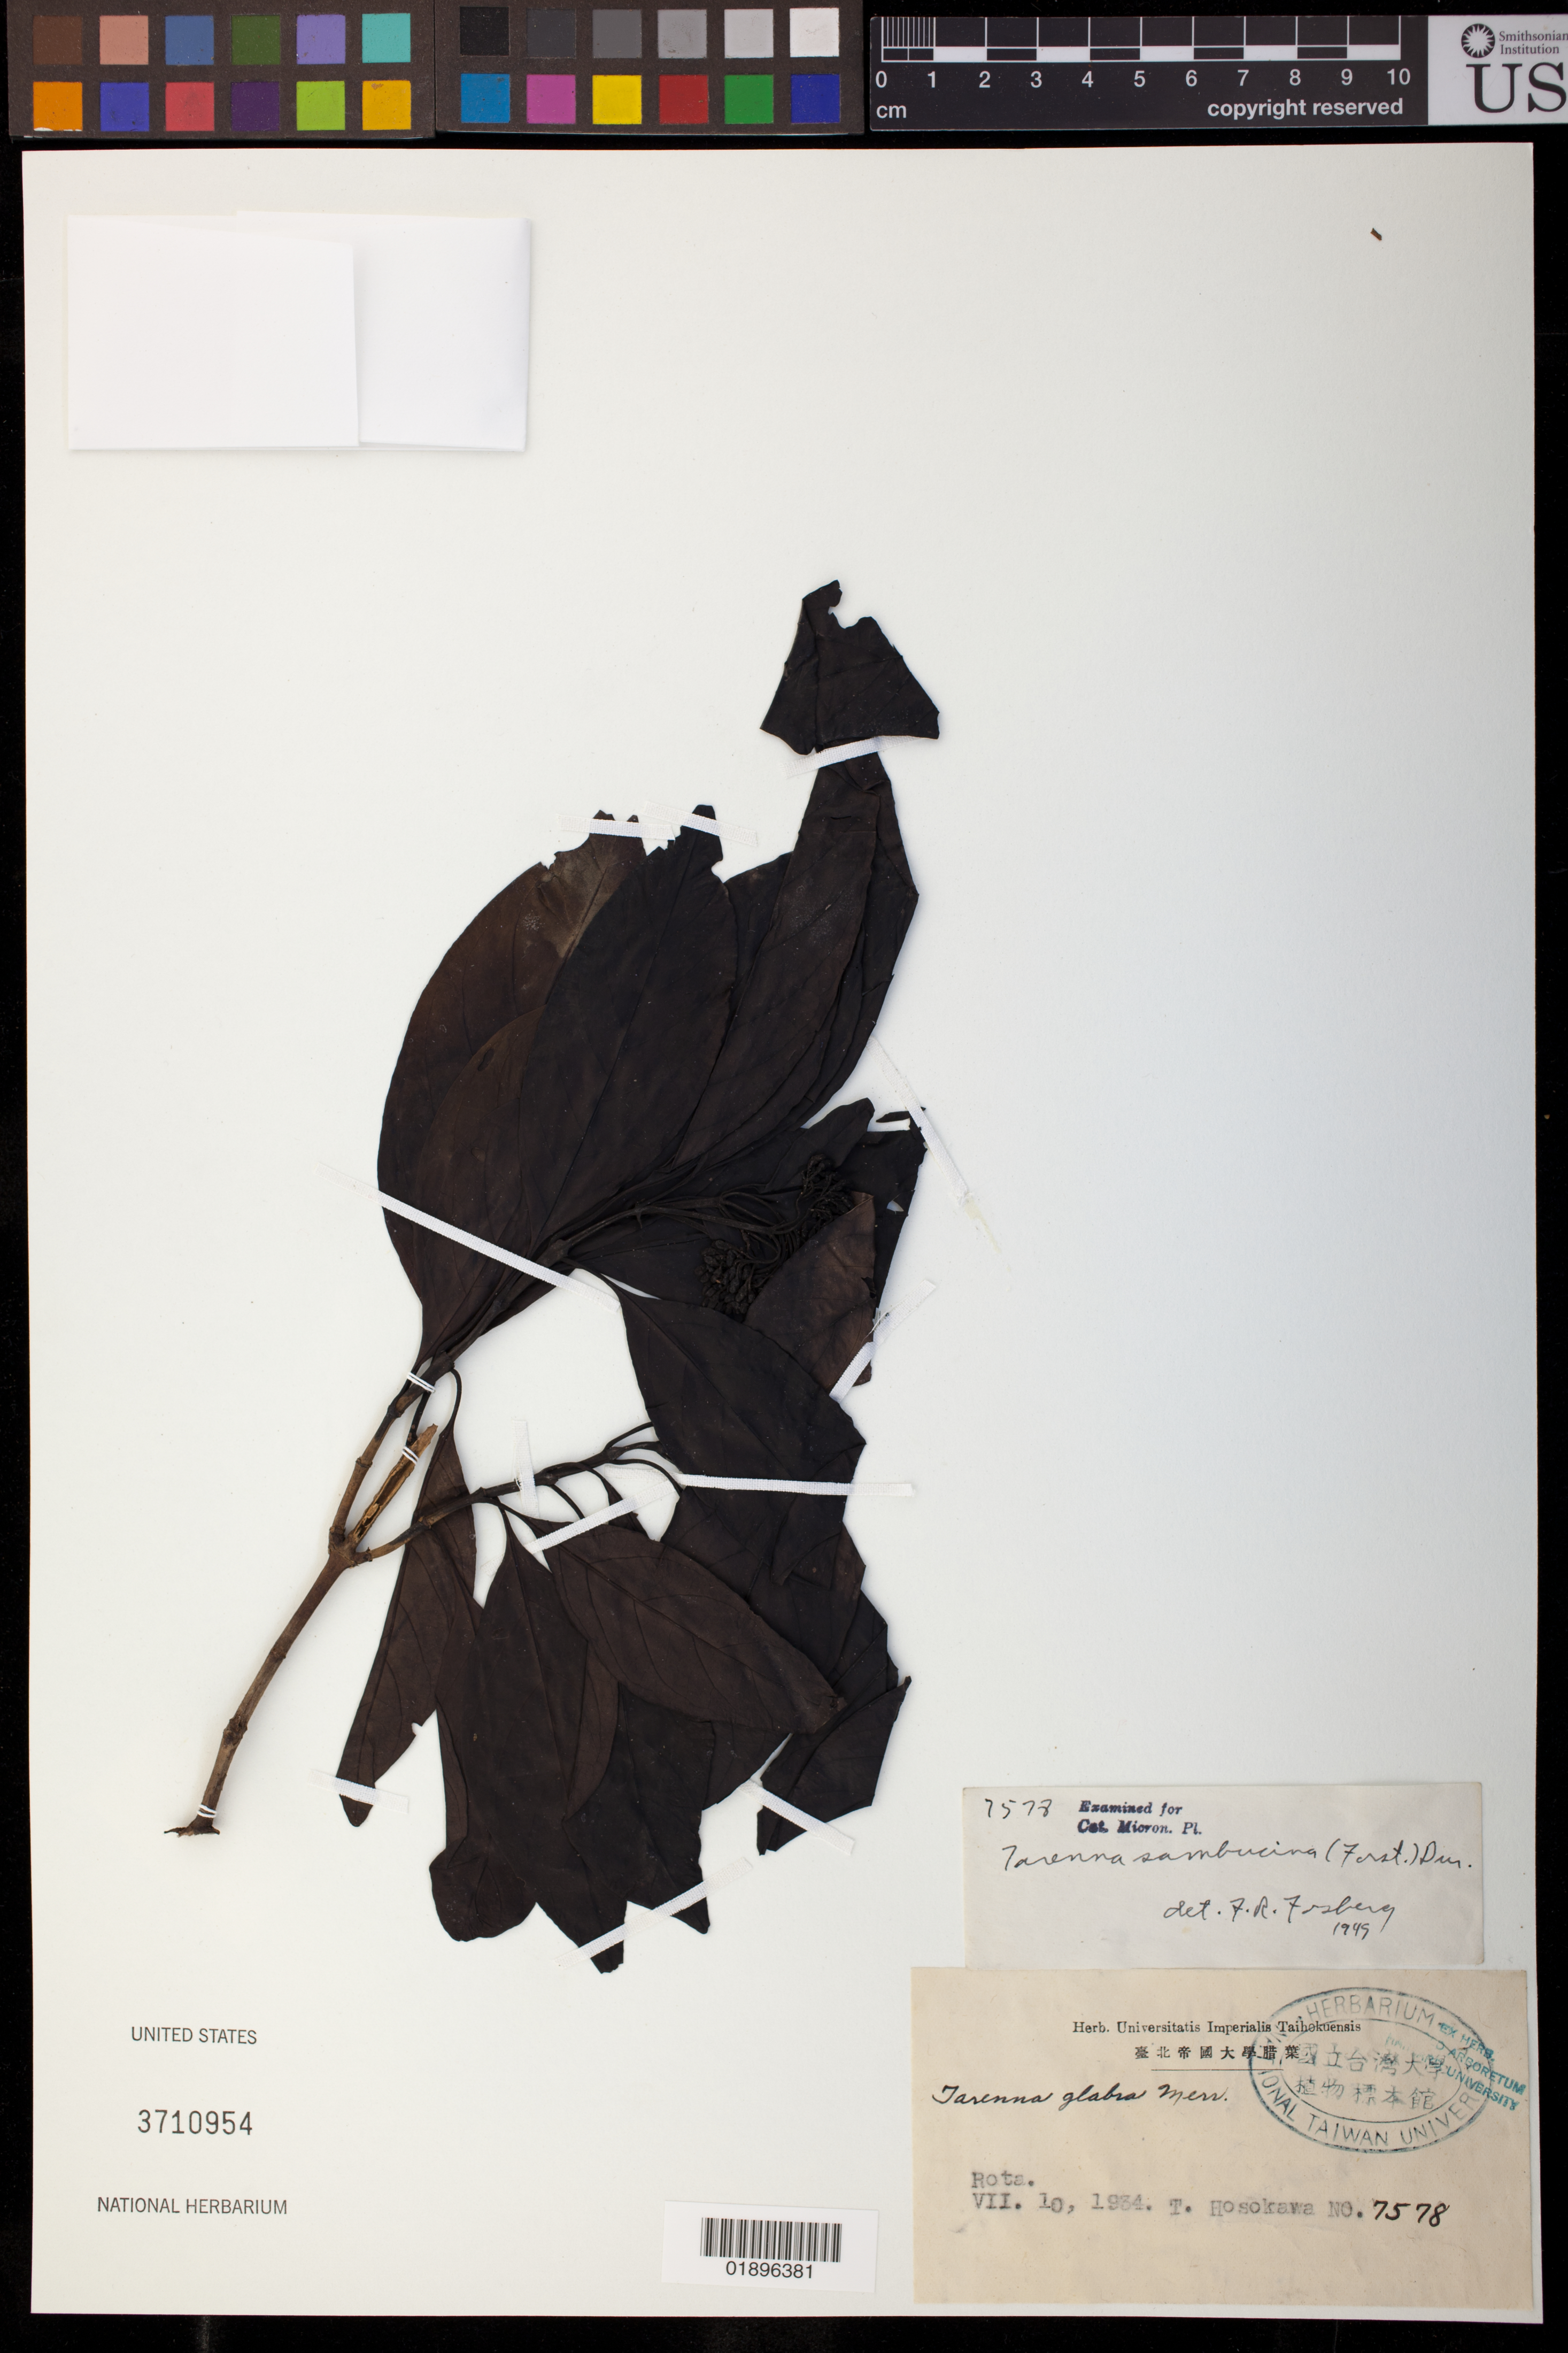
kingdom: Plantae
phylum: Tracheophyta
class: Magnoliopsida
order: Gentianales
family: Rubiaceae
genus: Tarenna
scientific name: Tarenna sambucina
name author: (G. Forst.) Drake ex Durand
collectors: T. Hosokawa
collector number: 7578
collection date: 1934-07-10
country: Northern Mariana Islands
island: Rota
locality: Rota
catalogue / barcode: US 3710954